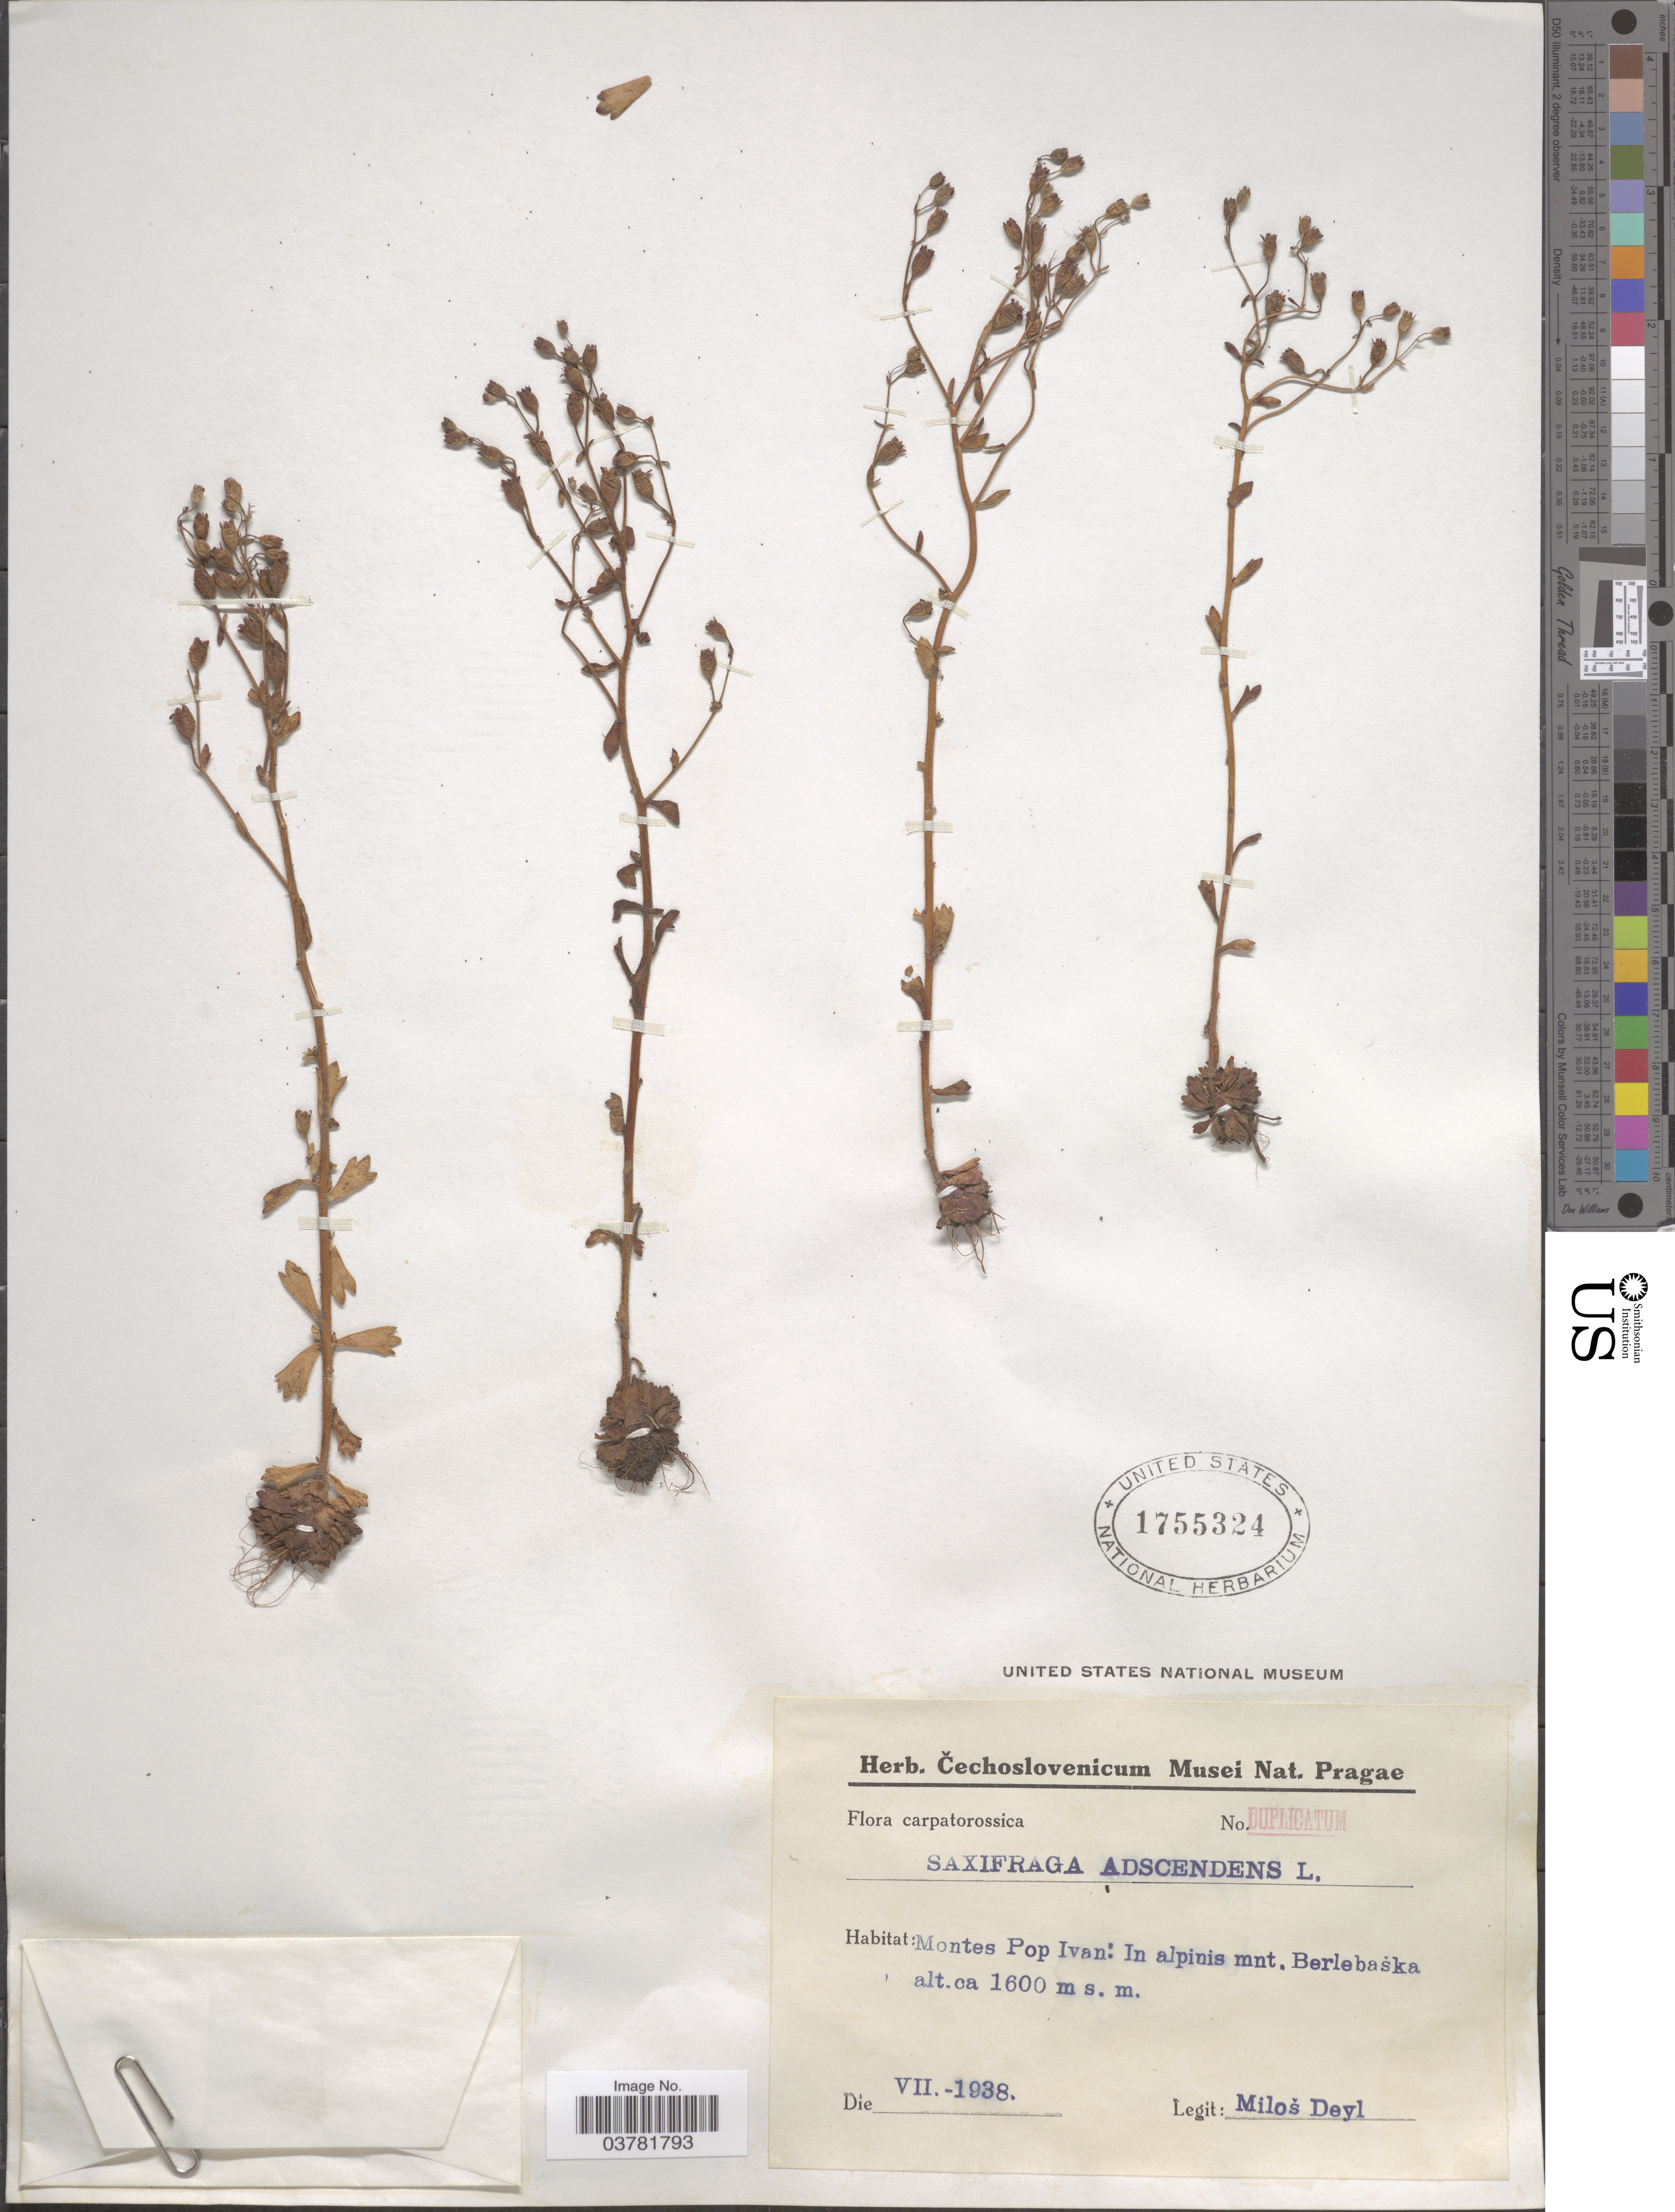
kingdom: Plantae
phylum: Tracheophyta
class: Magnoliopsida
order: Saxifragales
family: Saxifragaceae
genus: Saxifraga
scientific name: Saxifraga adscendens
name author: L.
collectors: M. Deyl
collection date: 1938-07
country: Ukraine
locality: Carpatorossica. Montes Pop Ivan: In alpinis mnt. Berlebaška.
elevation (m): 1600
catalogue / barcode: US 1755324